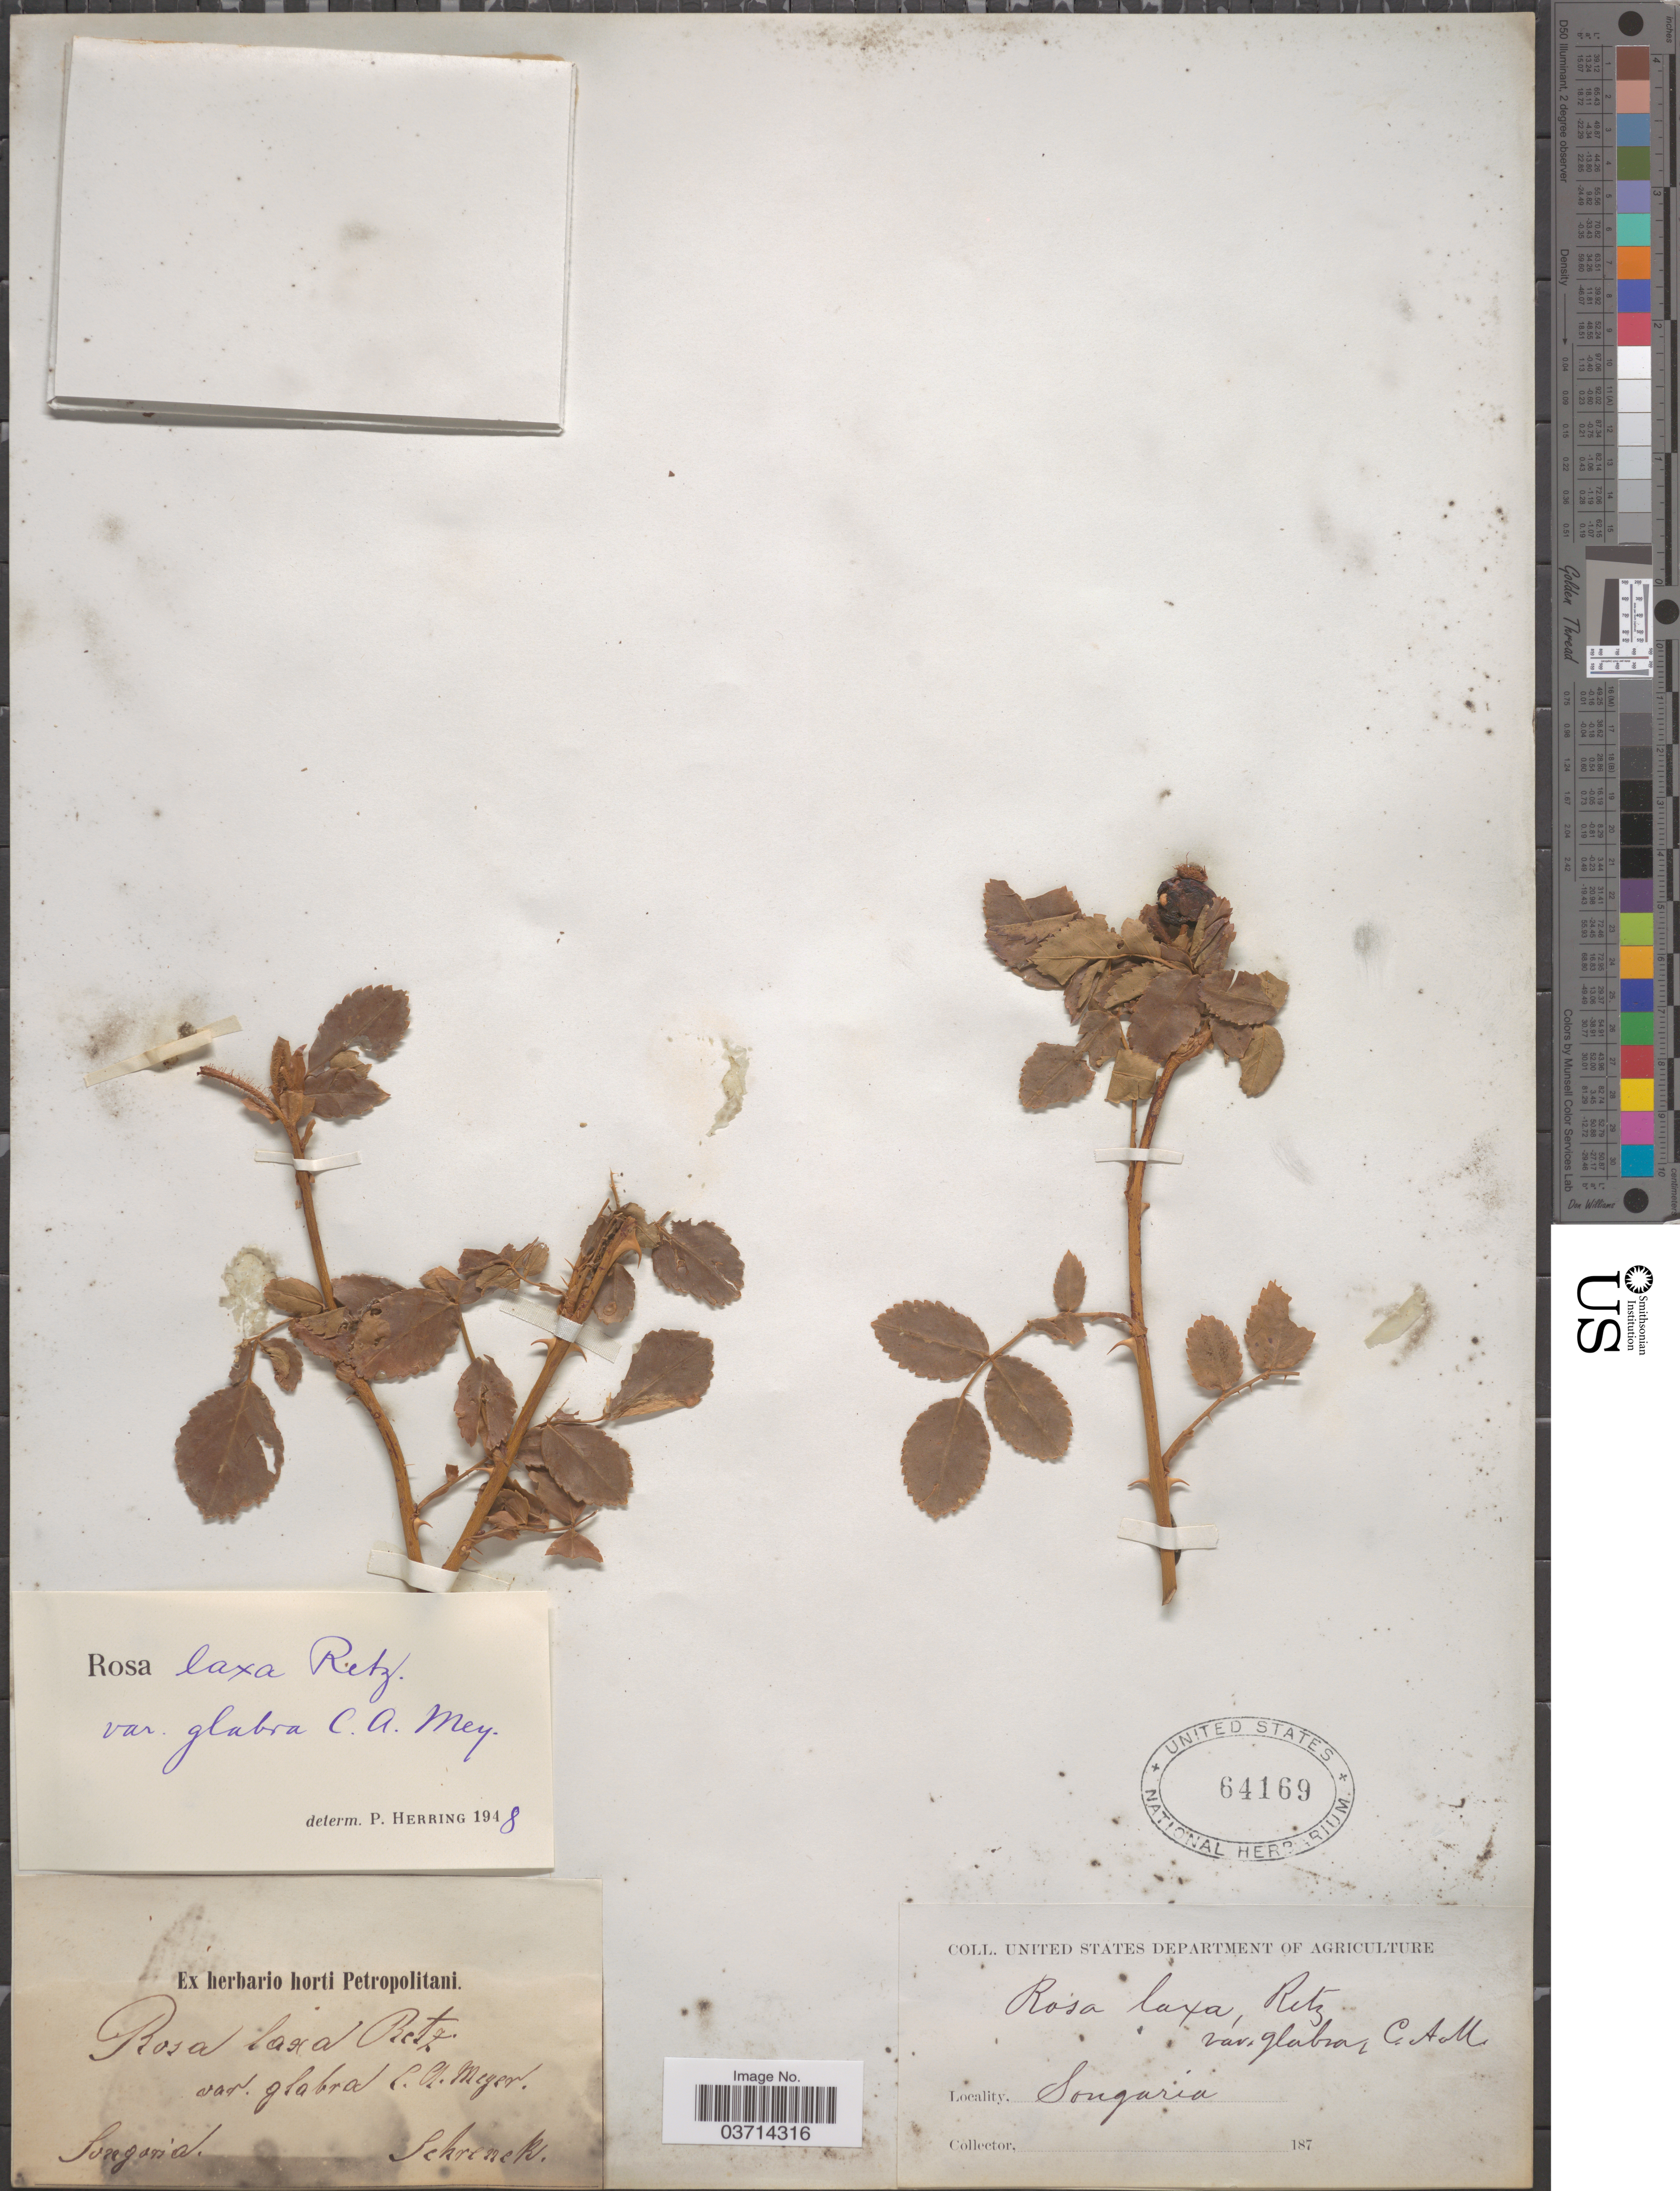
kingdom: Plantae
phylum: Tracheophyta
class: Magnoliopsida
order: Rosales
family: Rosaceae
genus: Rosa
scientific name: Rosa laxa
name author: Retz.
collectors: -- Schrenck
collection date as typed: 187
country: Kazakhstan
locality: Songaria.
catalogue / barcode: US 64169